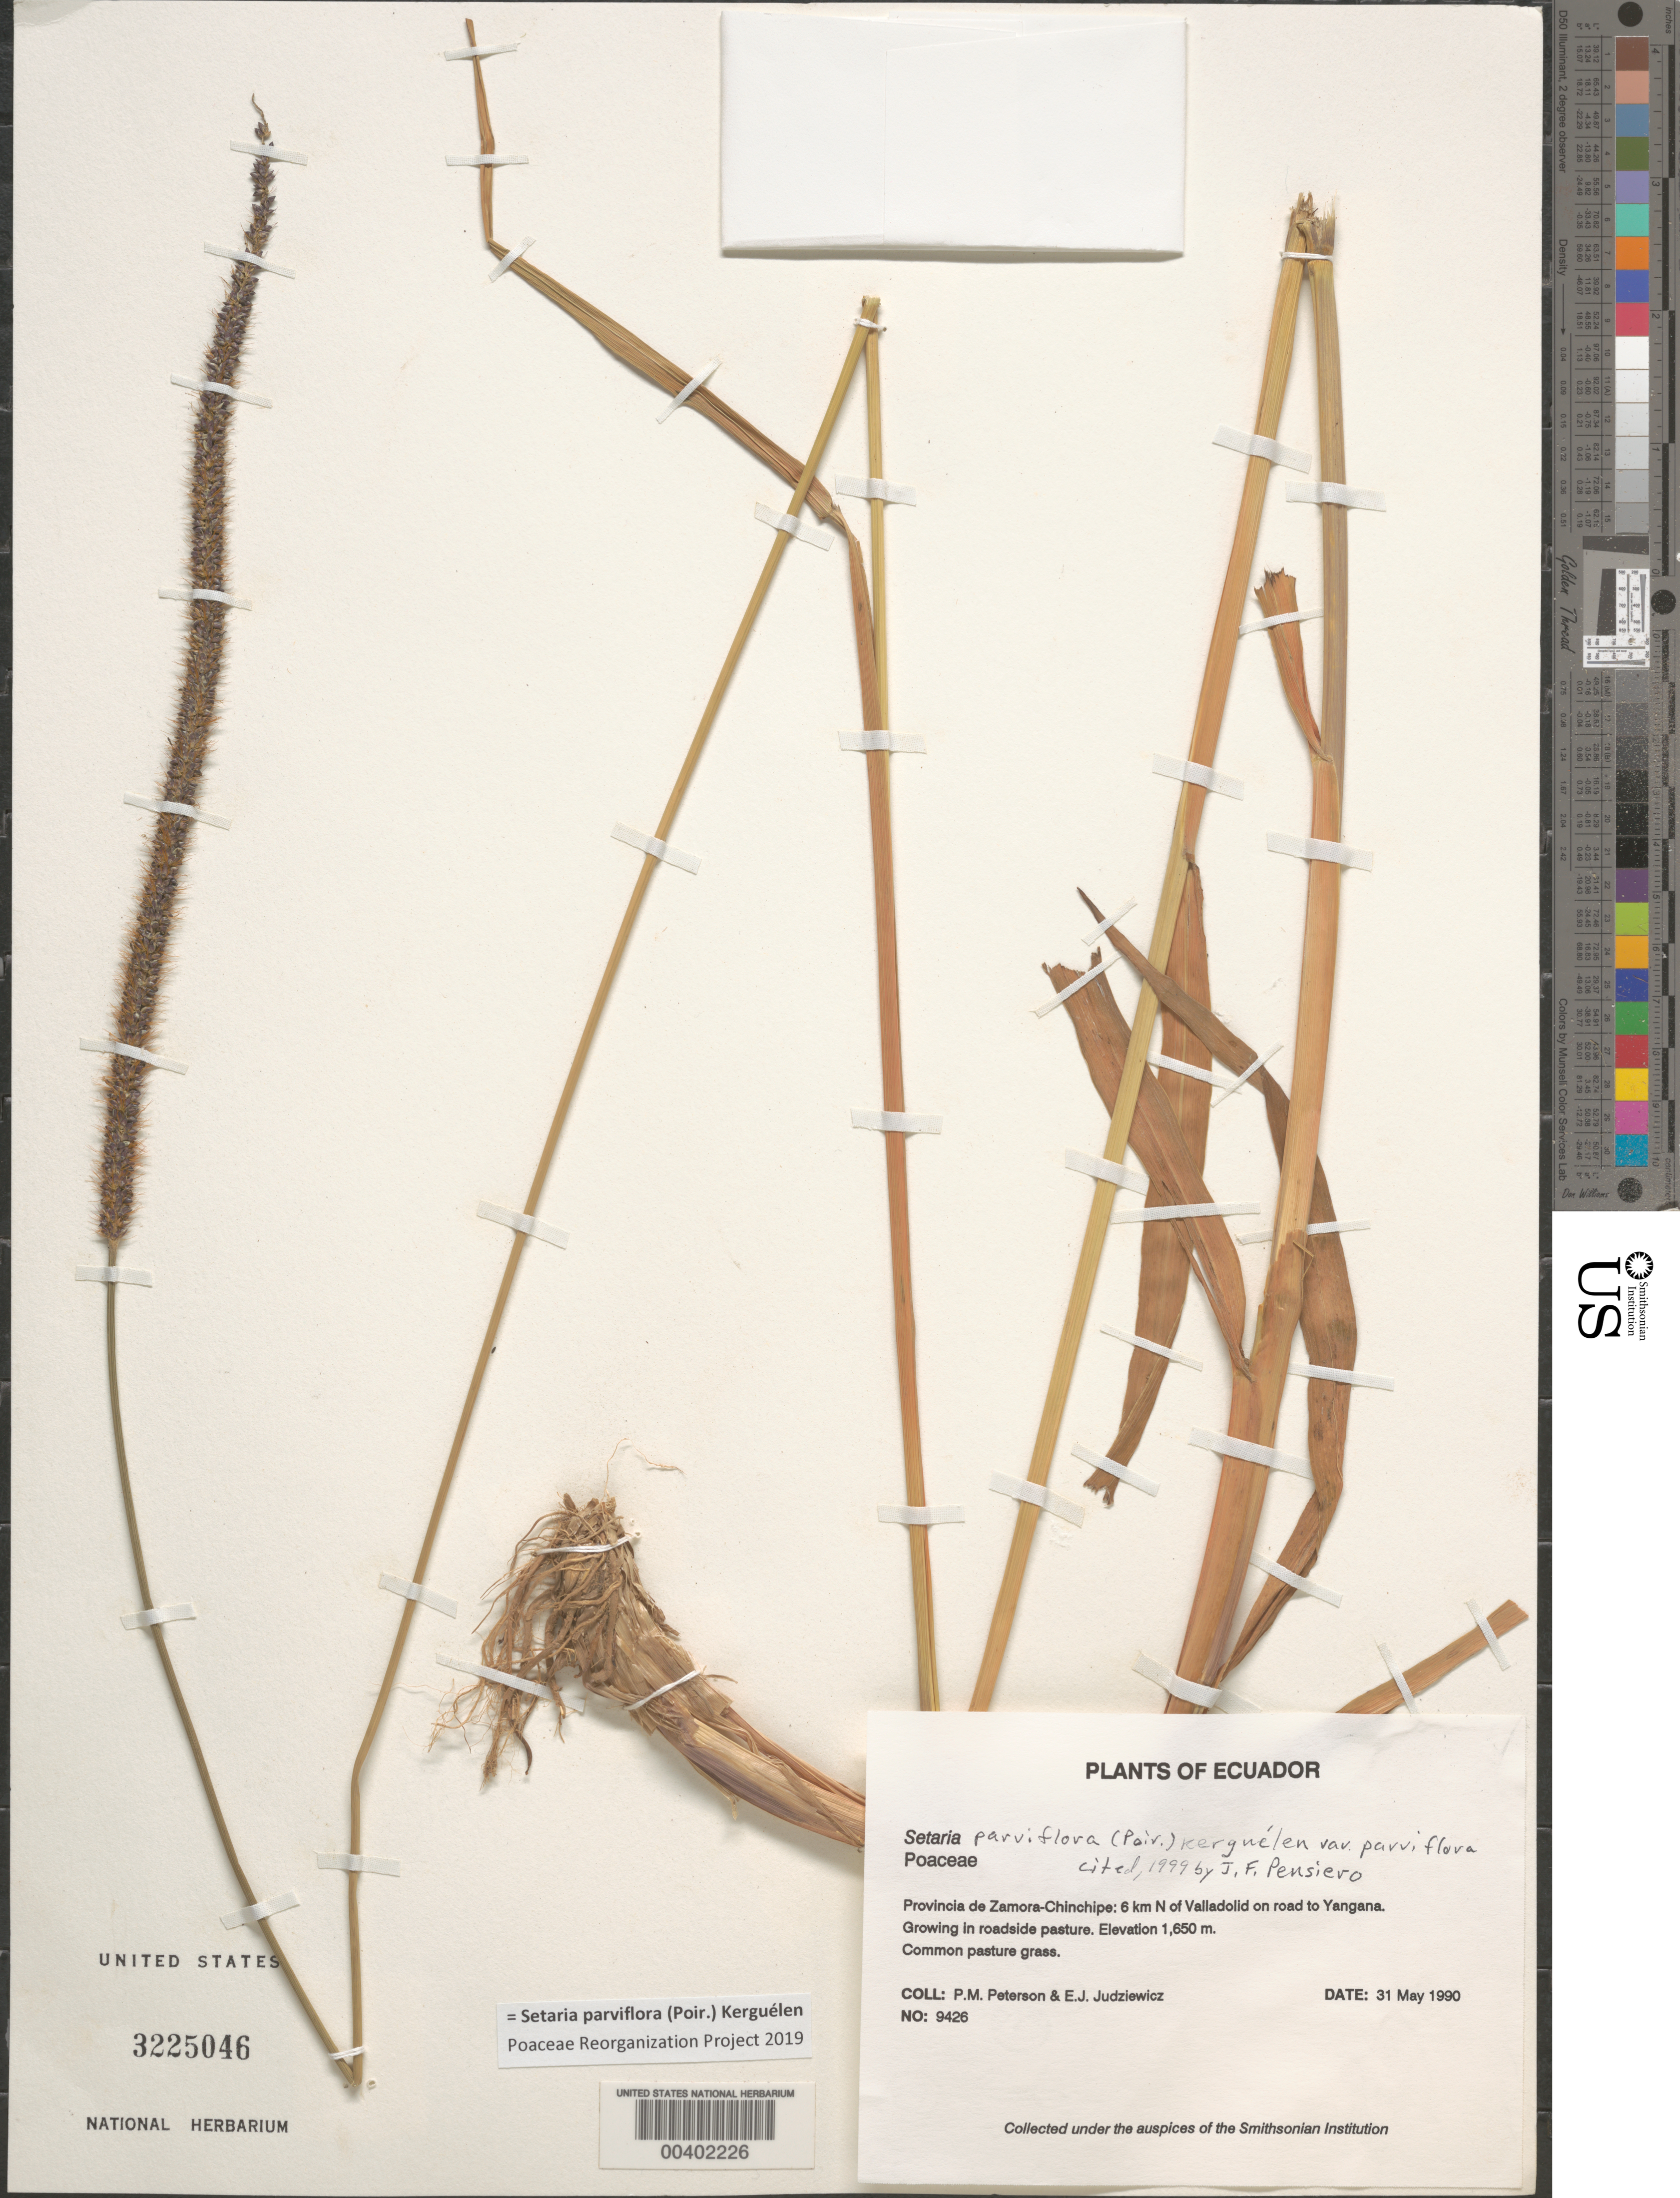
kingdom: Plantae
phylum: Tracheophyta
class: Liliopsida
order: Poales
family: Poaceae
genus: Setaria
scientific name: Setaria parviflora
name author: (Poir.) Kerguélen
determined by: Poaceae Reorganization Project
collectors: P. M. Peterson & E. J. Judziewicz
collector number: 09426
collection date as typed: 31 May 1990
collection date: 1990-05-31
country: Ecuador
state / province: Zamora-Chinchipe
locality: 6 km N of ValLadolid on road to Yangana.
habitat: Growing in roadside pasture. Elevation 1,650 m.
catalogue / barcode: US 3225046